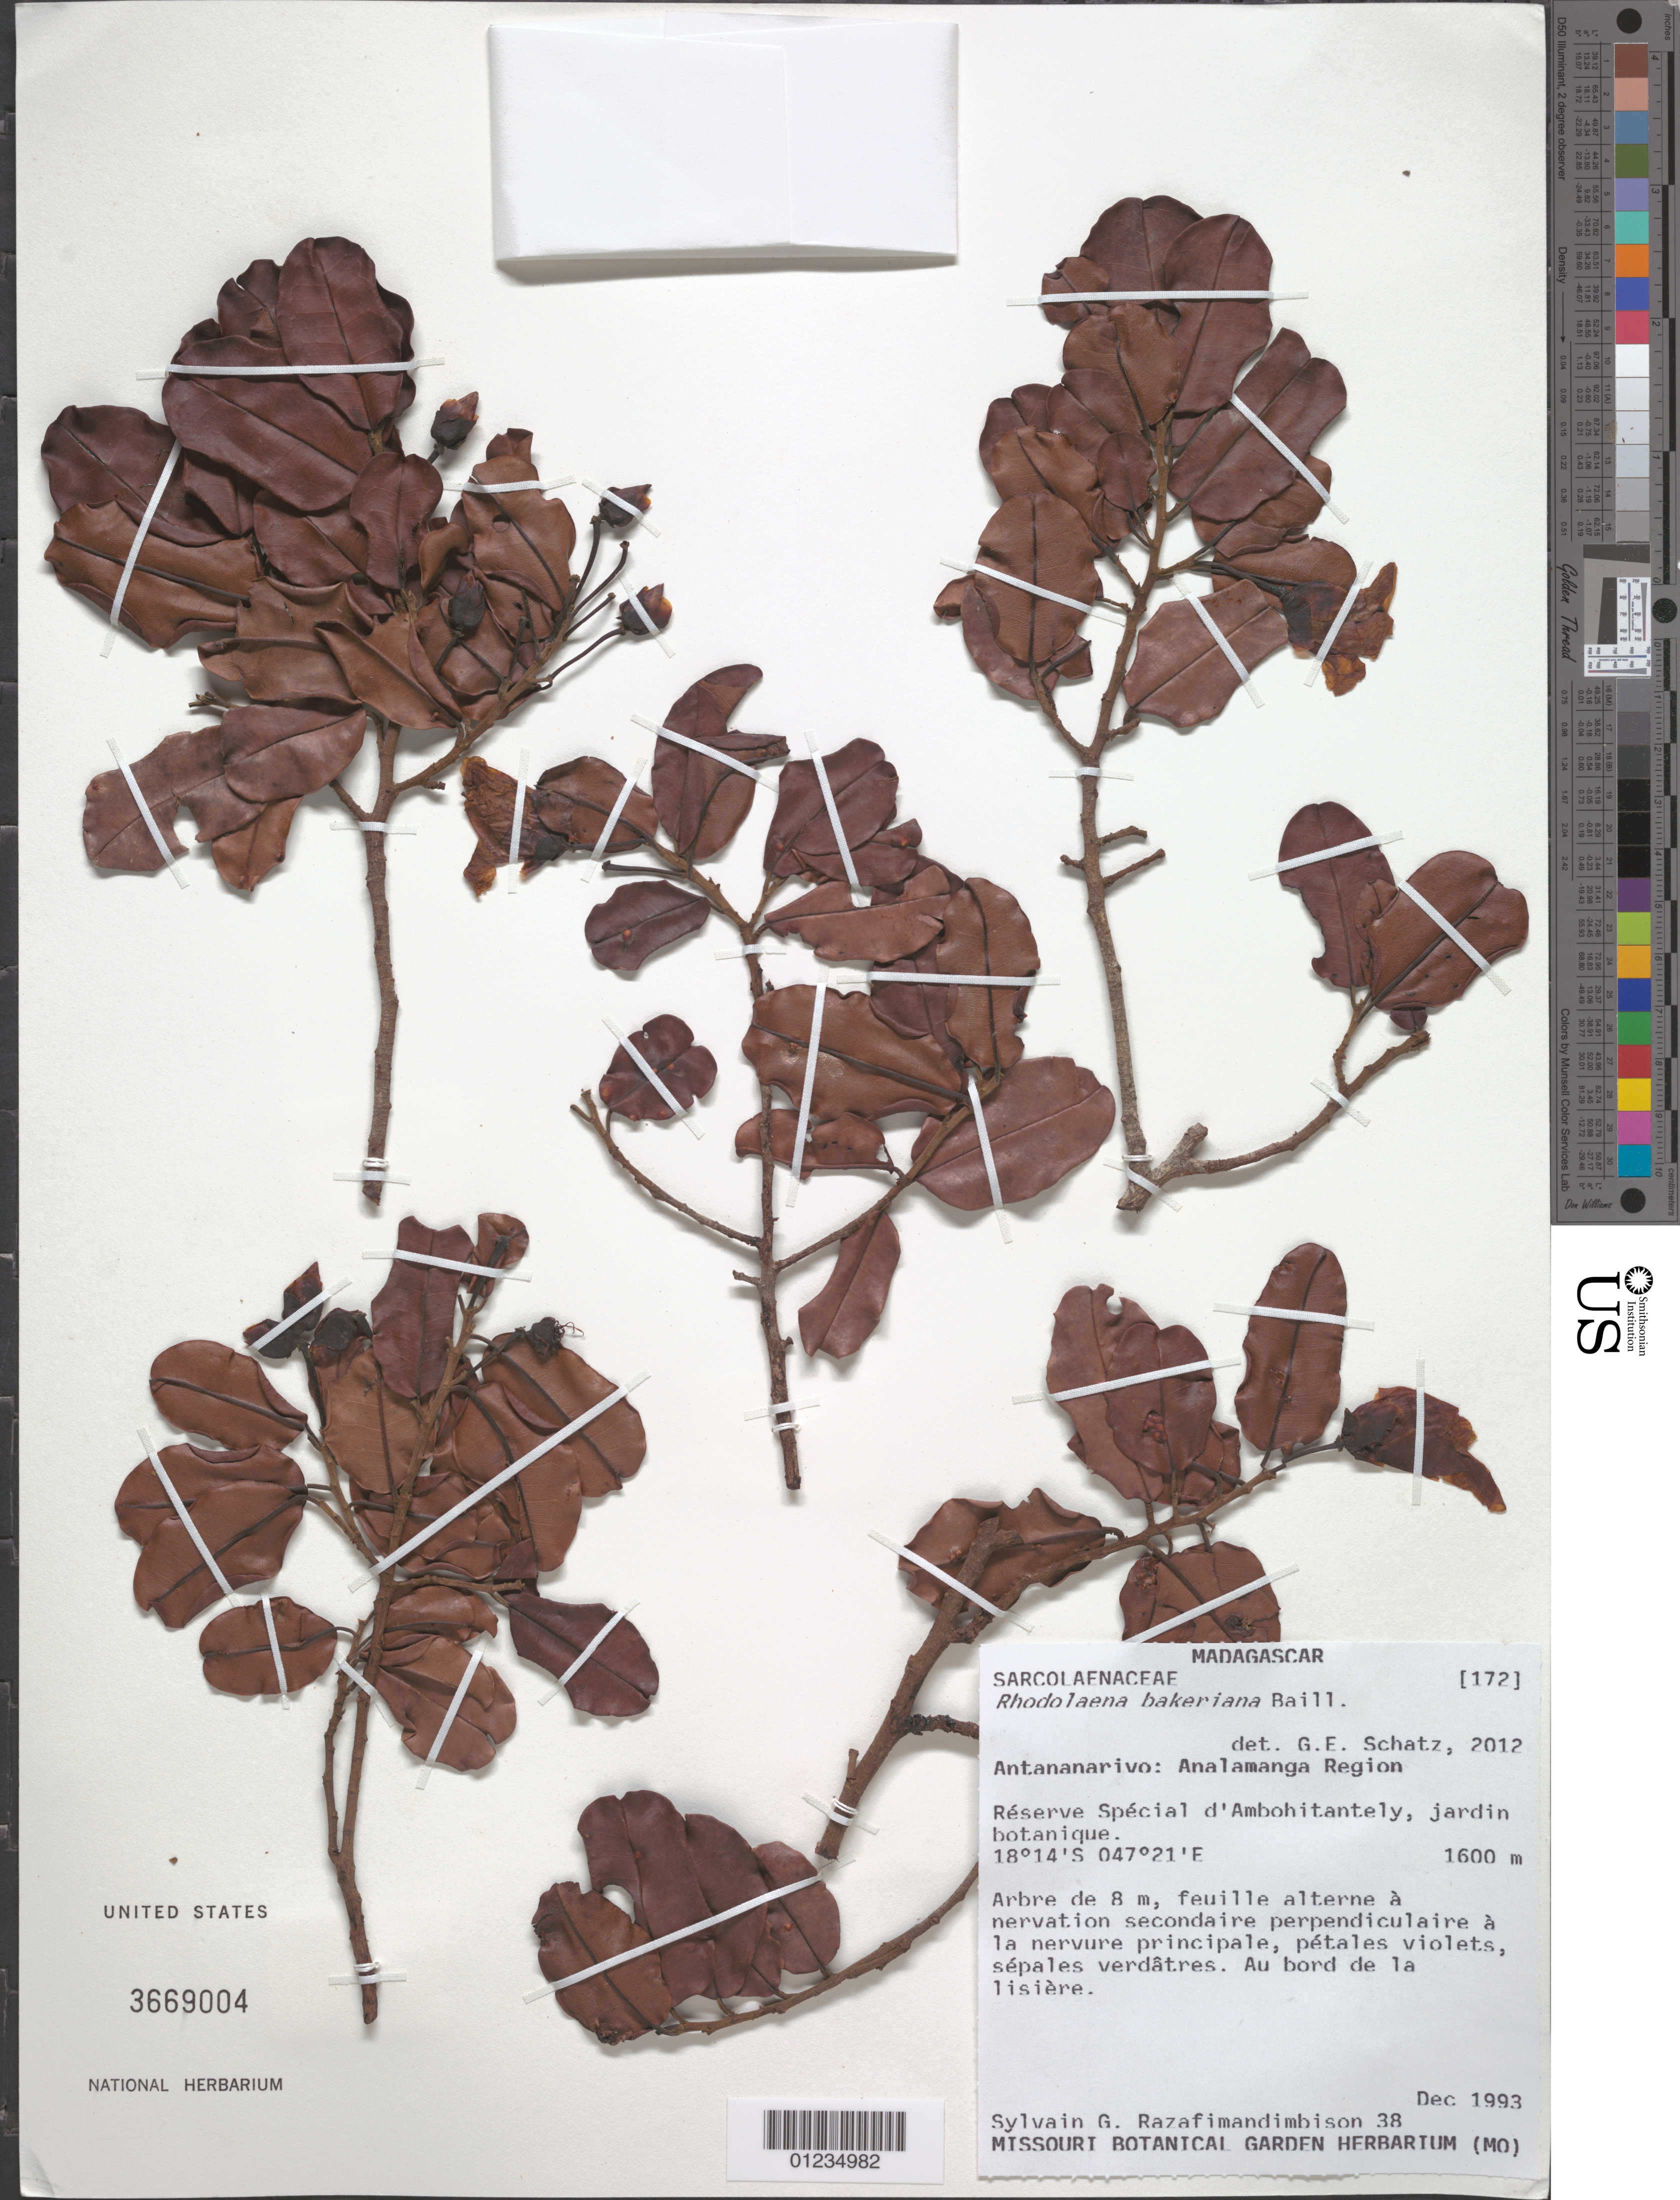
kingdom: Plantae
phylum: Tracheophyta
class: Magnoliopsida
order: Malvales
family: Sarcolaenaceae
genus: Rhodolaena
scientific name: Rhodolaena bakeriana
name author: Baill.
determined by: Schatz, George E.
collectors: S. Razafimandimbison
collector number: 38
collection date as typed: Dec 1993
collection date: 1993-12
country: Madagascar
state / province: Analamanga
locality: Reserve Special d'Ambohitantely, jardin botanique.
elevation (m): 1600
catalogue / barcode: US 3669004